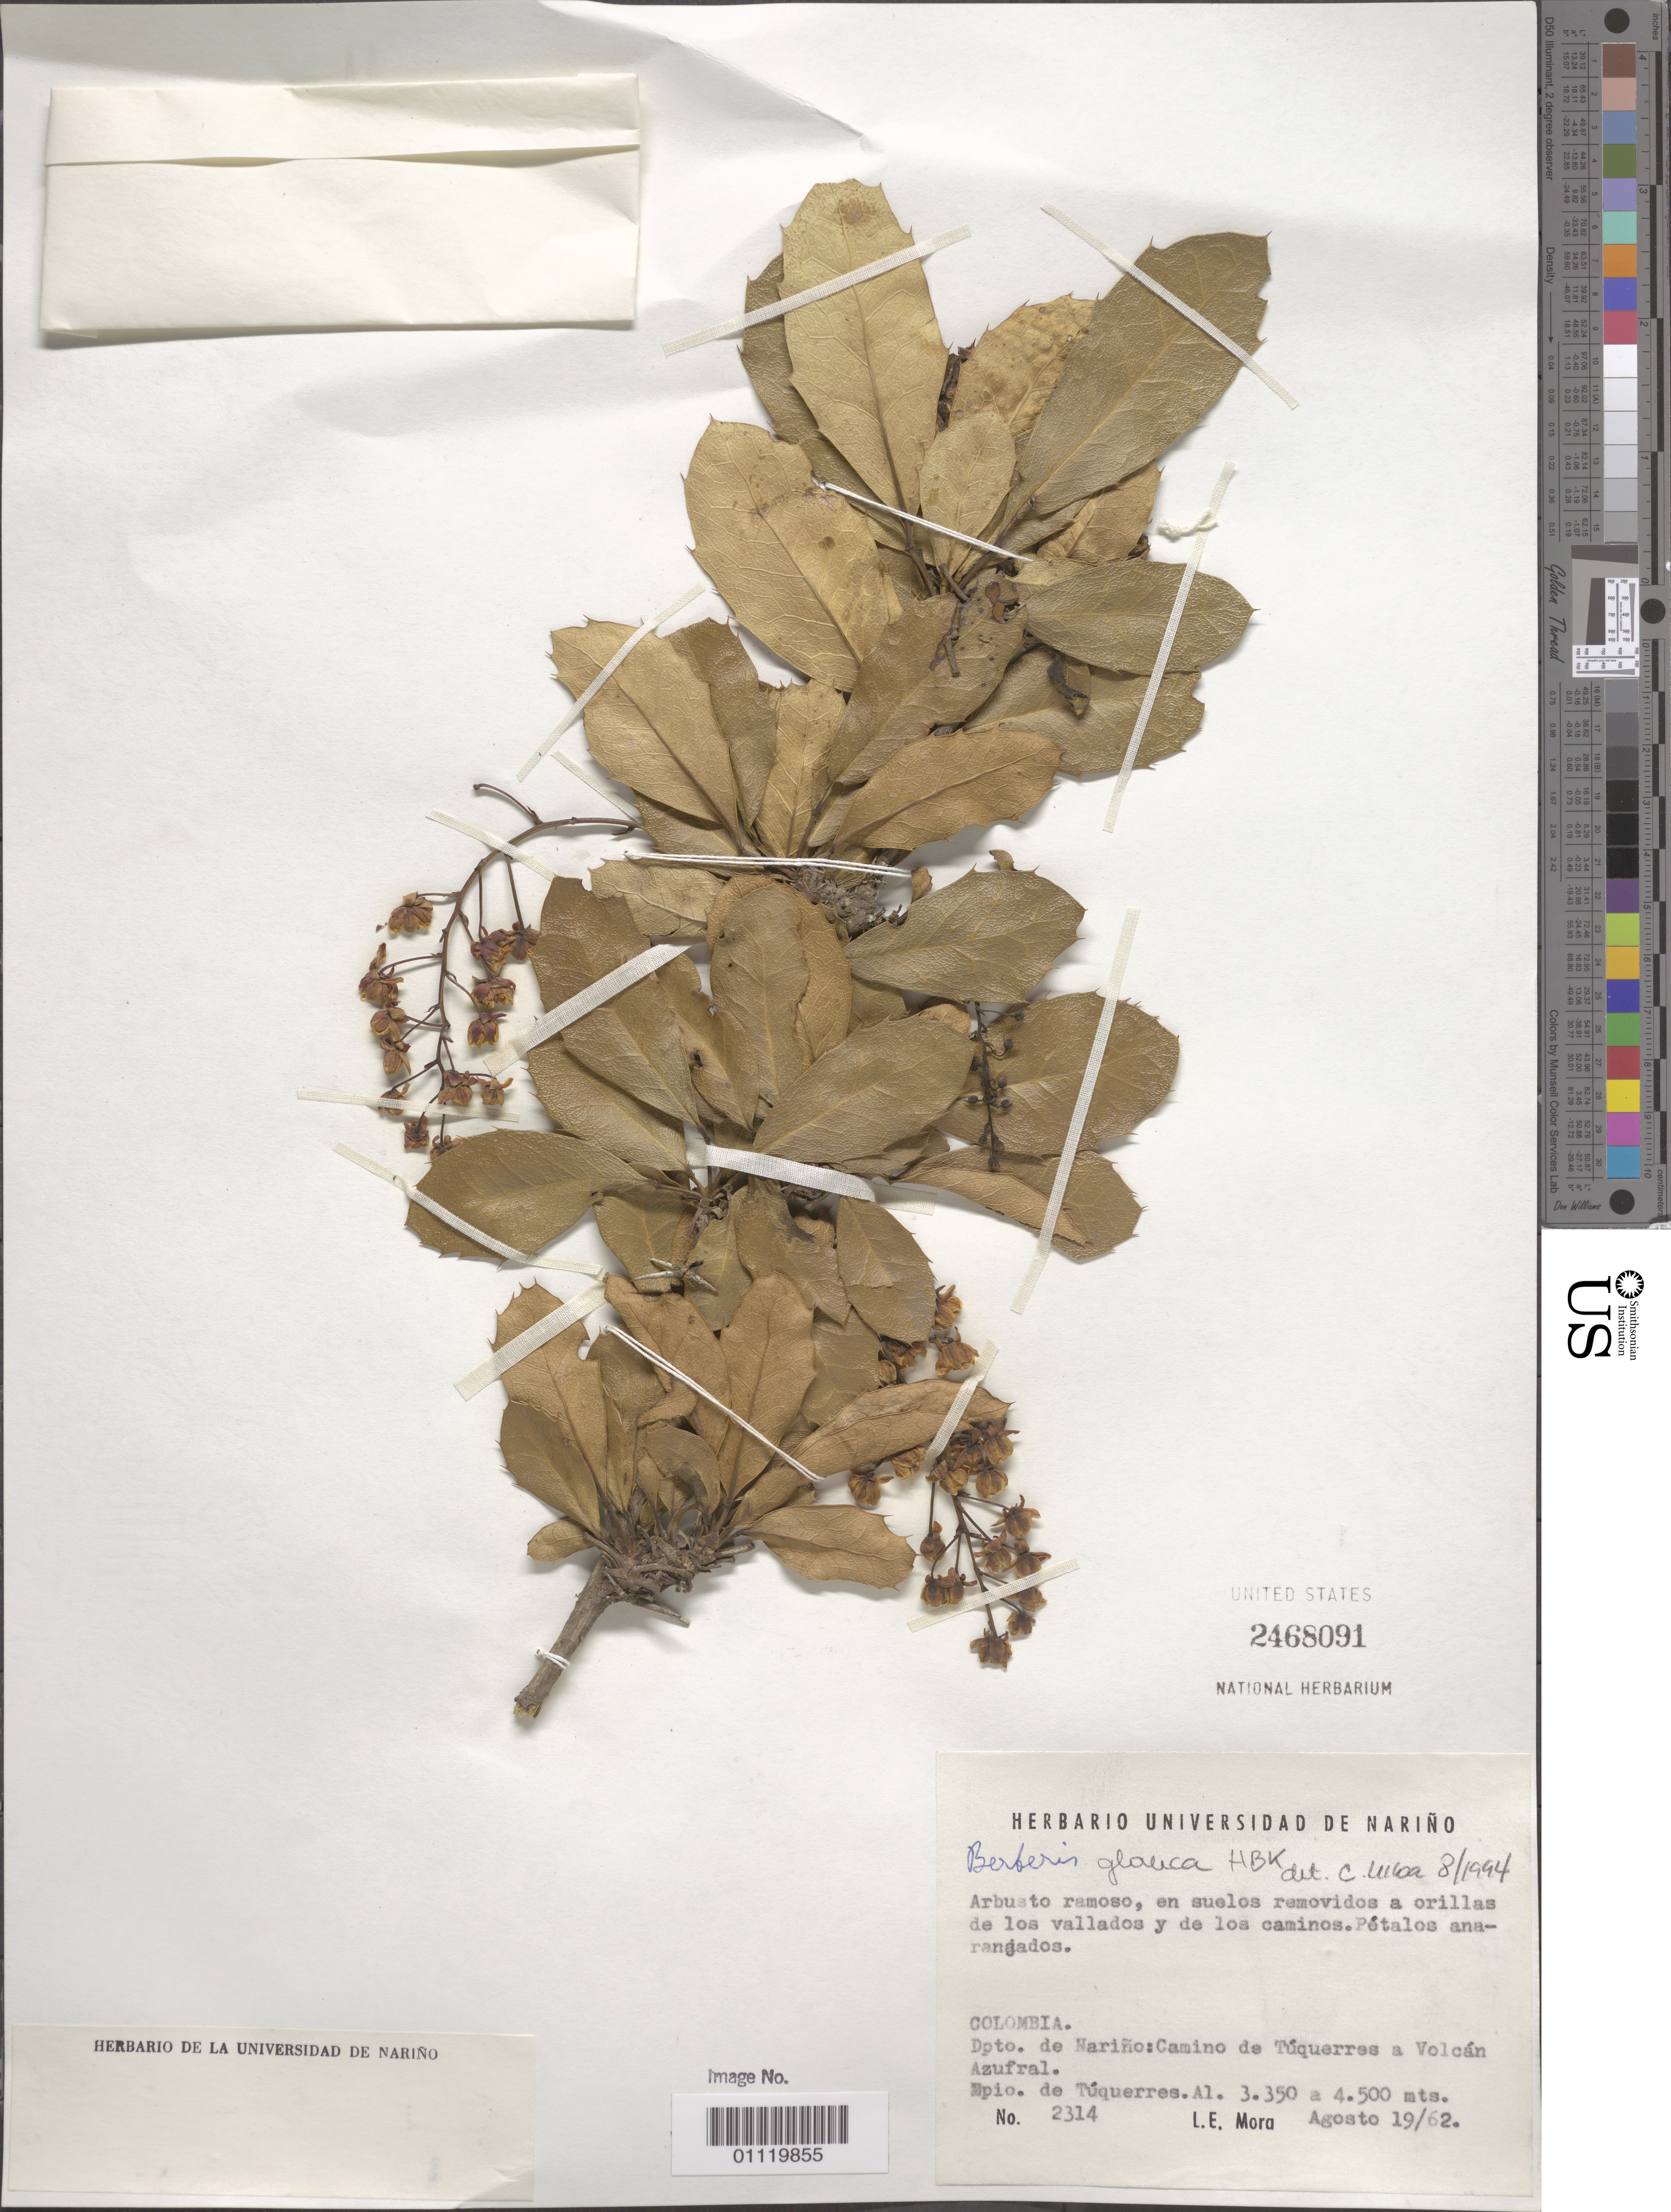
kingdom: Plantae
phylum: Tracheophyta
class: Magnoliopsida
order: Ranunculales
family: Berberidaceae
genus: Berberis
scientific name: Berberis glauca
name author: Kunth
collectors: L. Mora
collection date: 1962-08-19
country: Colombia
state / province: Nariño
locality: Road of Tuquerres to Volcan Asufral.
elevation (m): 3350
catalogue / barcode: US 2468091